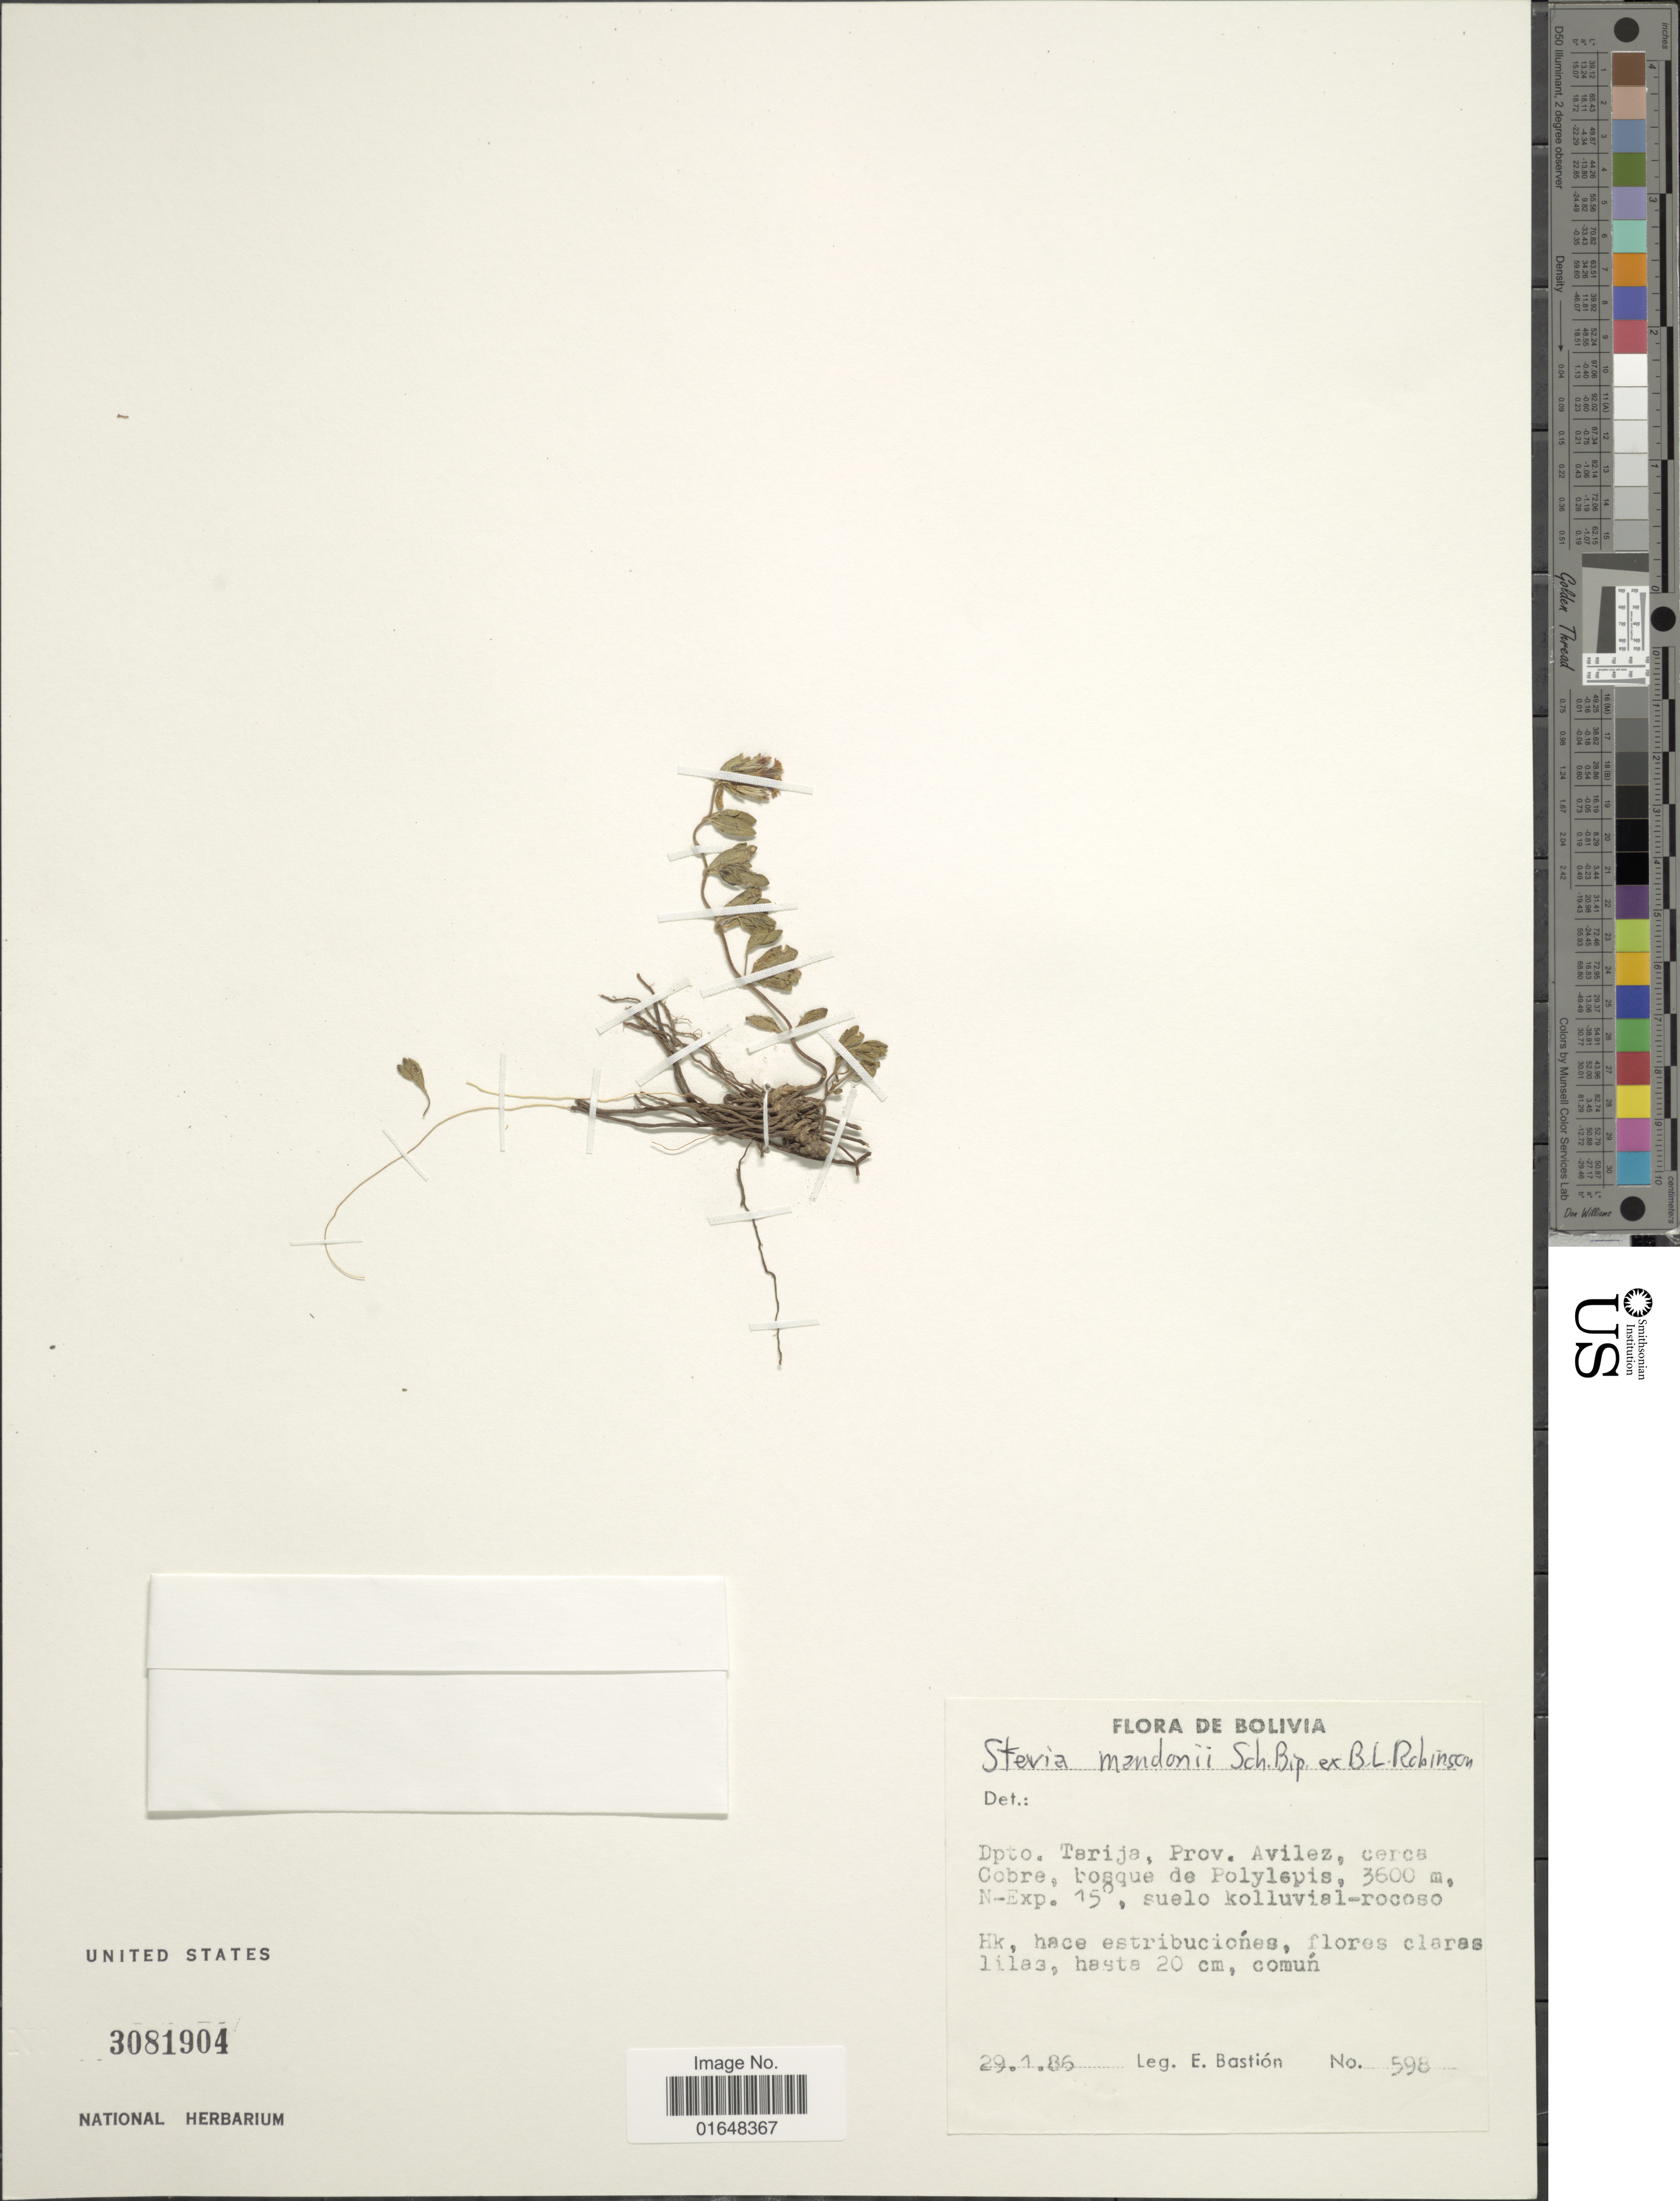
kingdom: Plantae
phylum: Tracheophyta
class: Magnoliopsida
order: Asterales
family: Asteraceae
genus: Stevia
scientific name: Stevia mandonii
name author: Sch. Bip.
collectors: E. Bastian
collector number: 598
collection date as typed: Transcribed d/m/y: 29/1/86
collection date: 1986-01-29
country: Bolivia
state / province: Tarija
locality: Dpto. Tarija, Prov. Avilez, cerca Cobre, bosque de Polylopis, N-Exp. 15°, suelo kolluvial-rocoso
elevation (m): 3600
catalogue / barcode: US 3081904